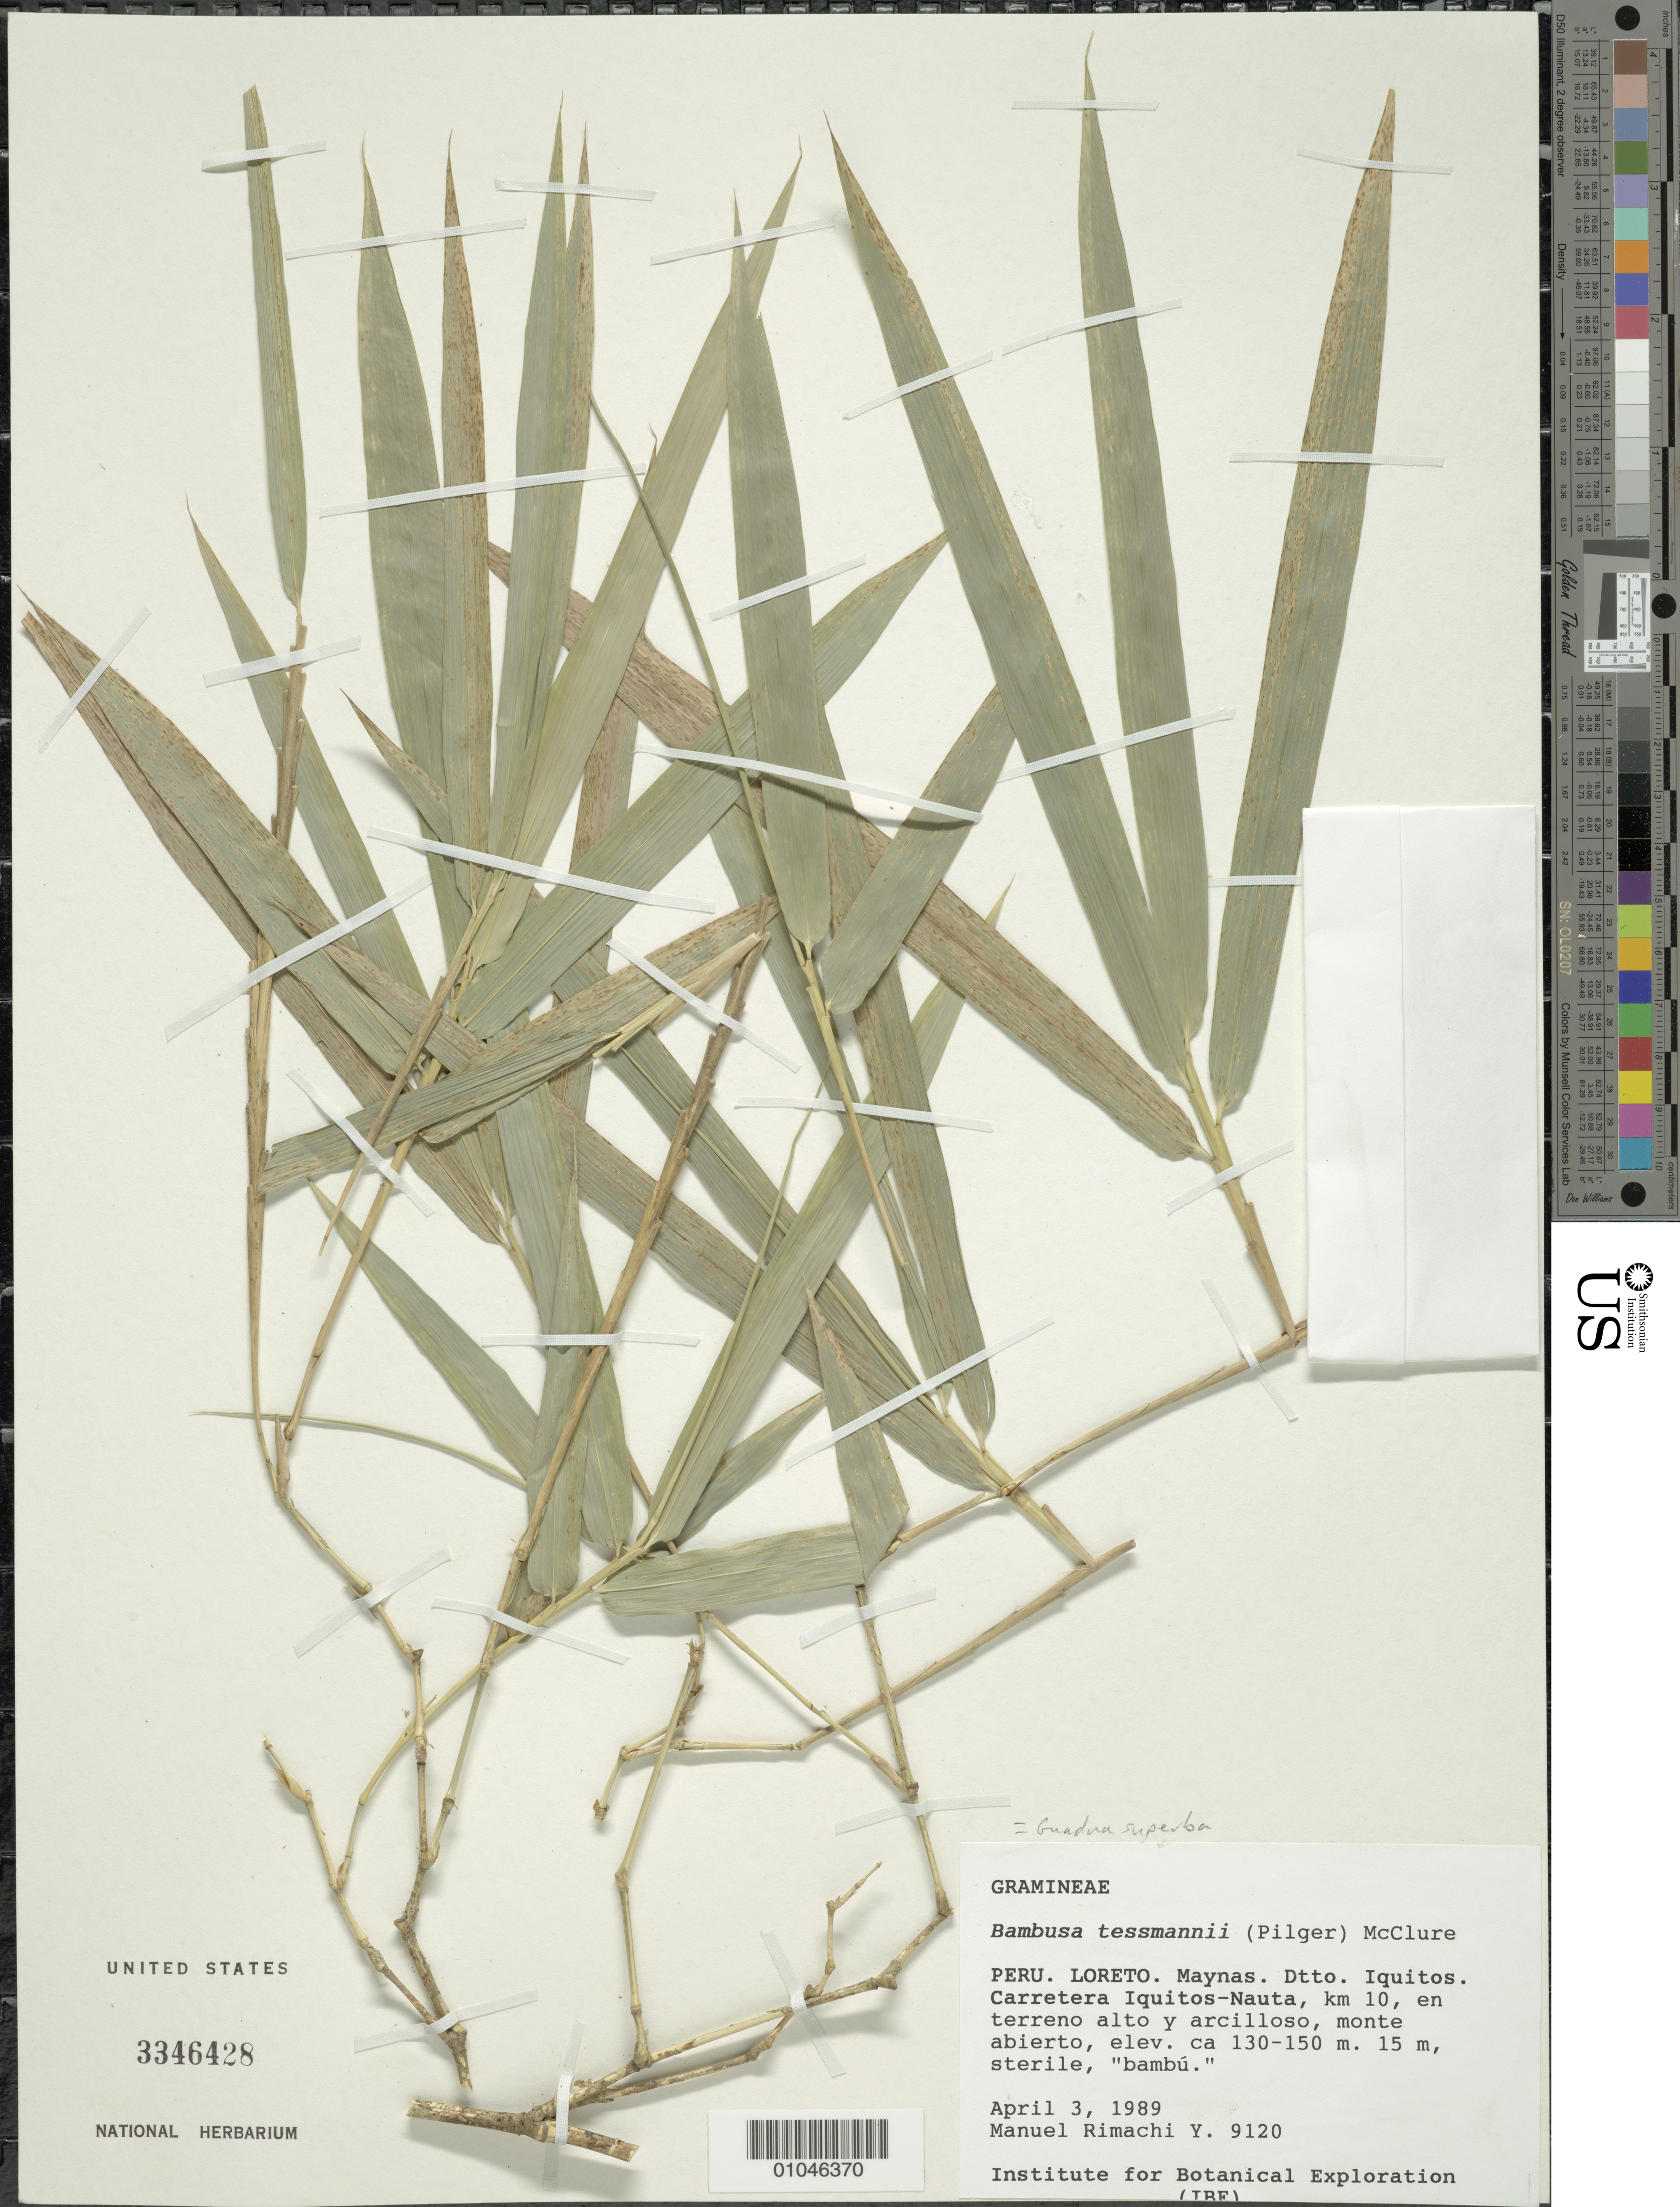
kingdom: Plantae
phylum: Tracheophyta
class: Liliopsida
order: Poales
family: Poaceae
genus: Bambusa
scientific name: Bambusa tessmannii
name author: (Pilg.) McClure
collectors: M. Rimachi Y.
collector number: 9120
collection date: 1989-04-03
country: Peru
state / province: Loreto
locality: km 10, Carretera Iquitos-Nauta, Dtto. Iquitos, Maynas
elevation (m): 130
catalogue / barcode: US 3346428